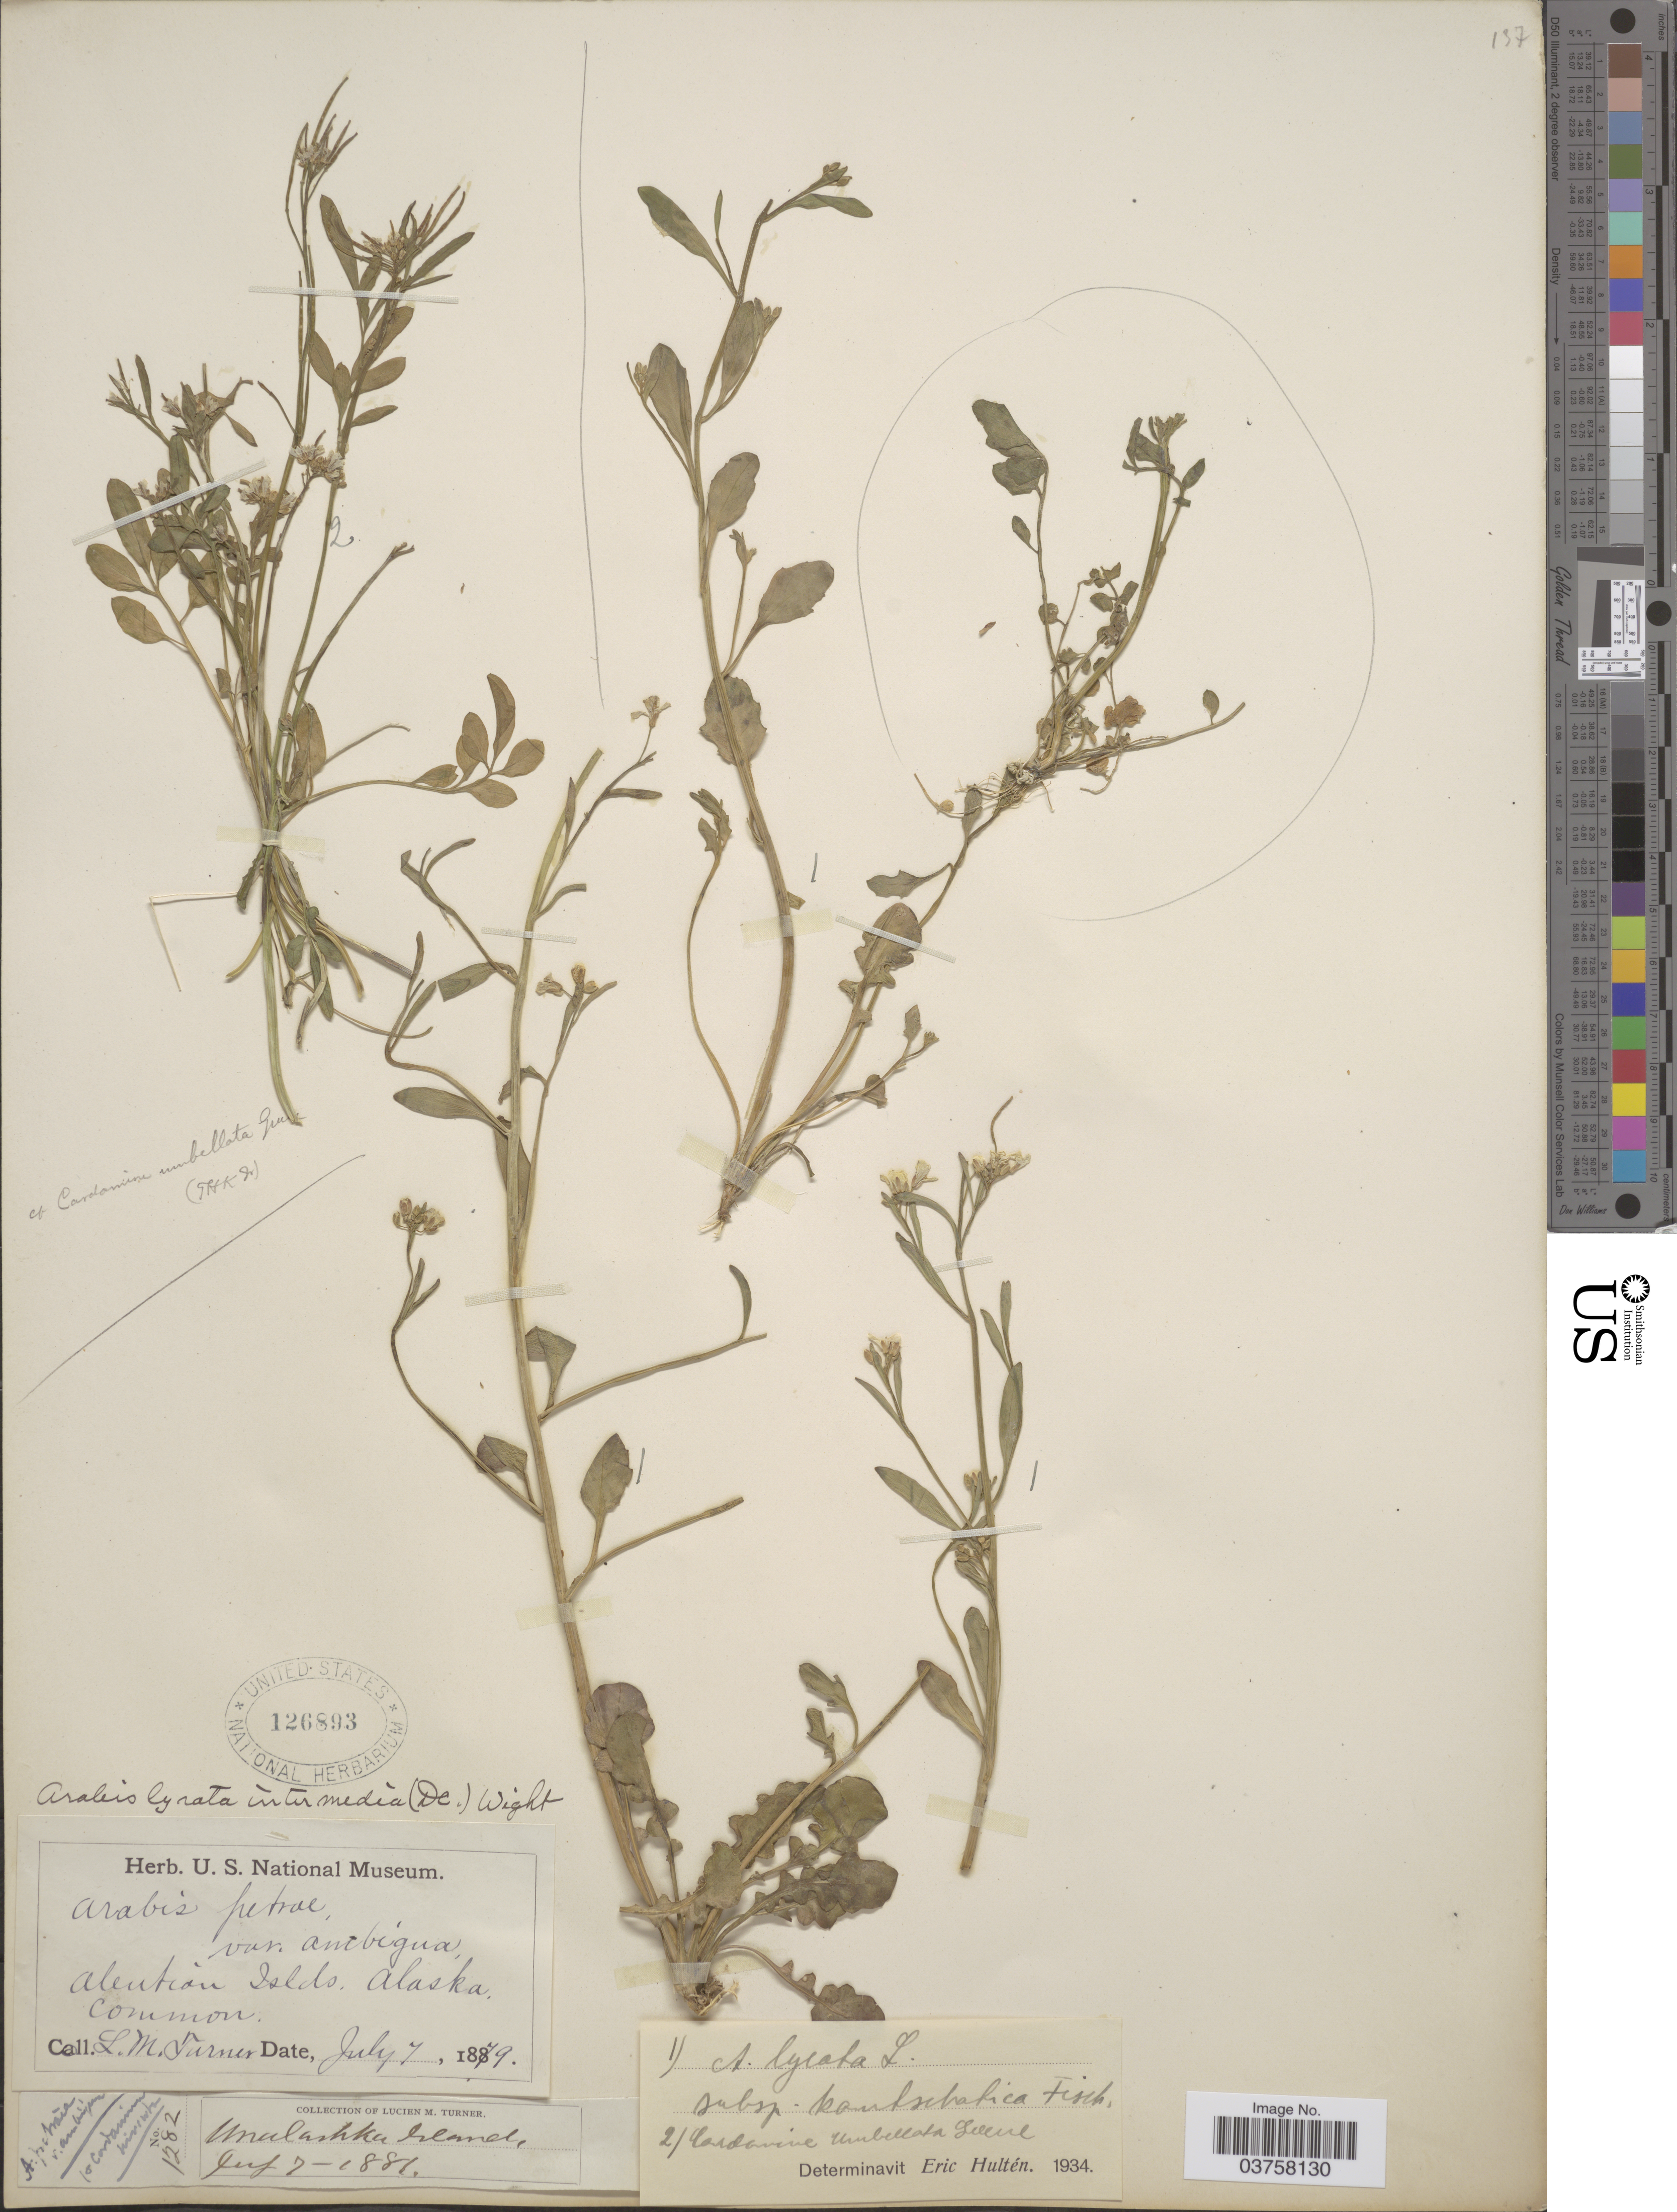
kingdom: Plantae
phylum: Tracheophyta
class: Magnoliopsida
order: Brassicales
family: Brassicaceae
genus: Arabis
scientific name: Arabis lyrata var. kamchatica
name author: Fisch. ex DC.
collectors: L. M. Turner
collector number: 1282?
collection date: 1879-07-07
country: United States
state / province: Alaska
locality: Aleutian Islds. Unalaska Island. [unsure placement]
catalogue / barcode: US 126893